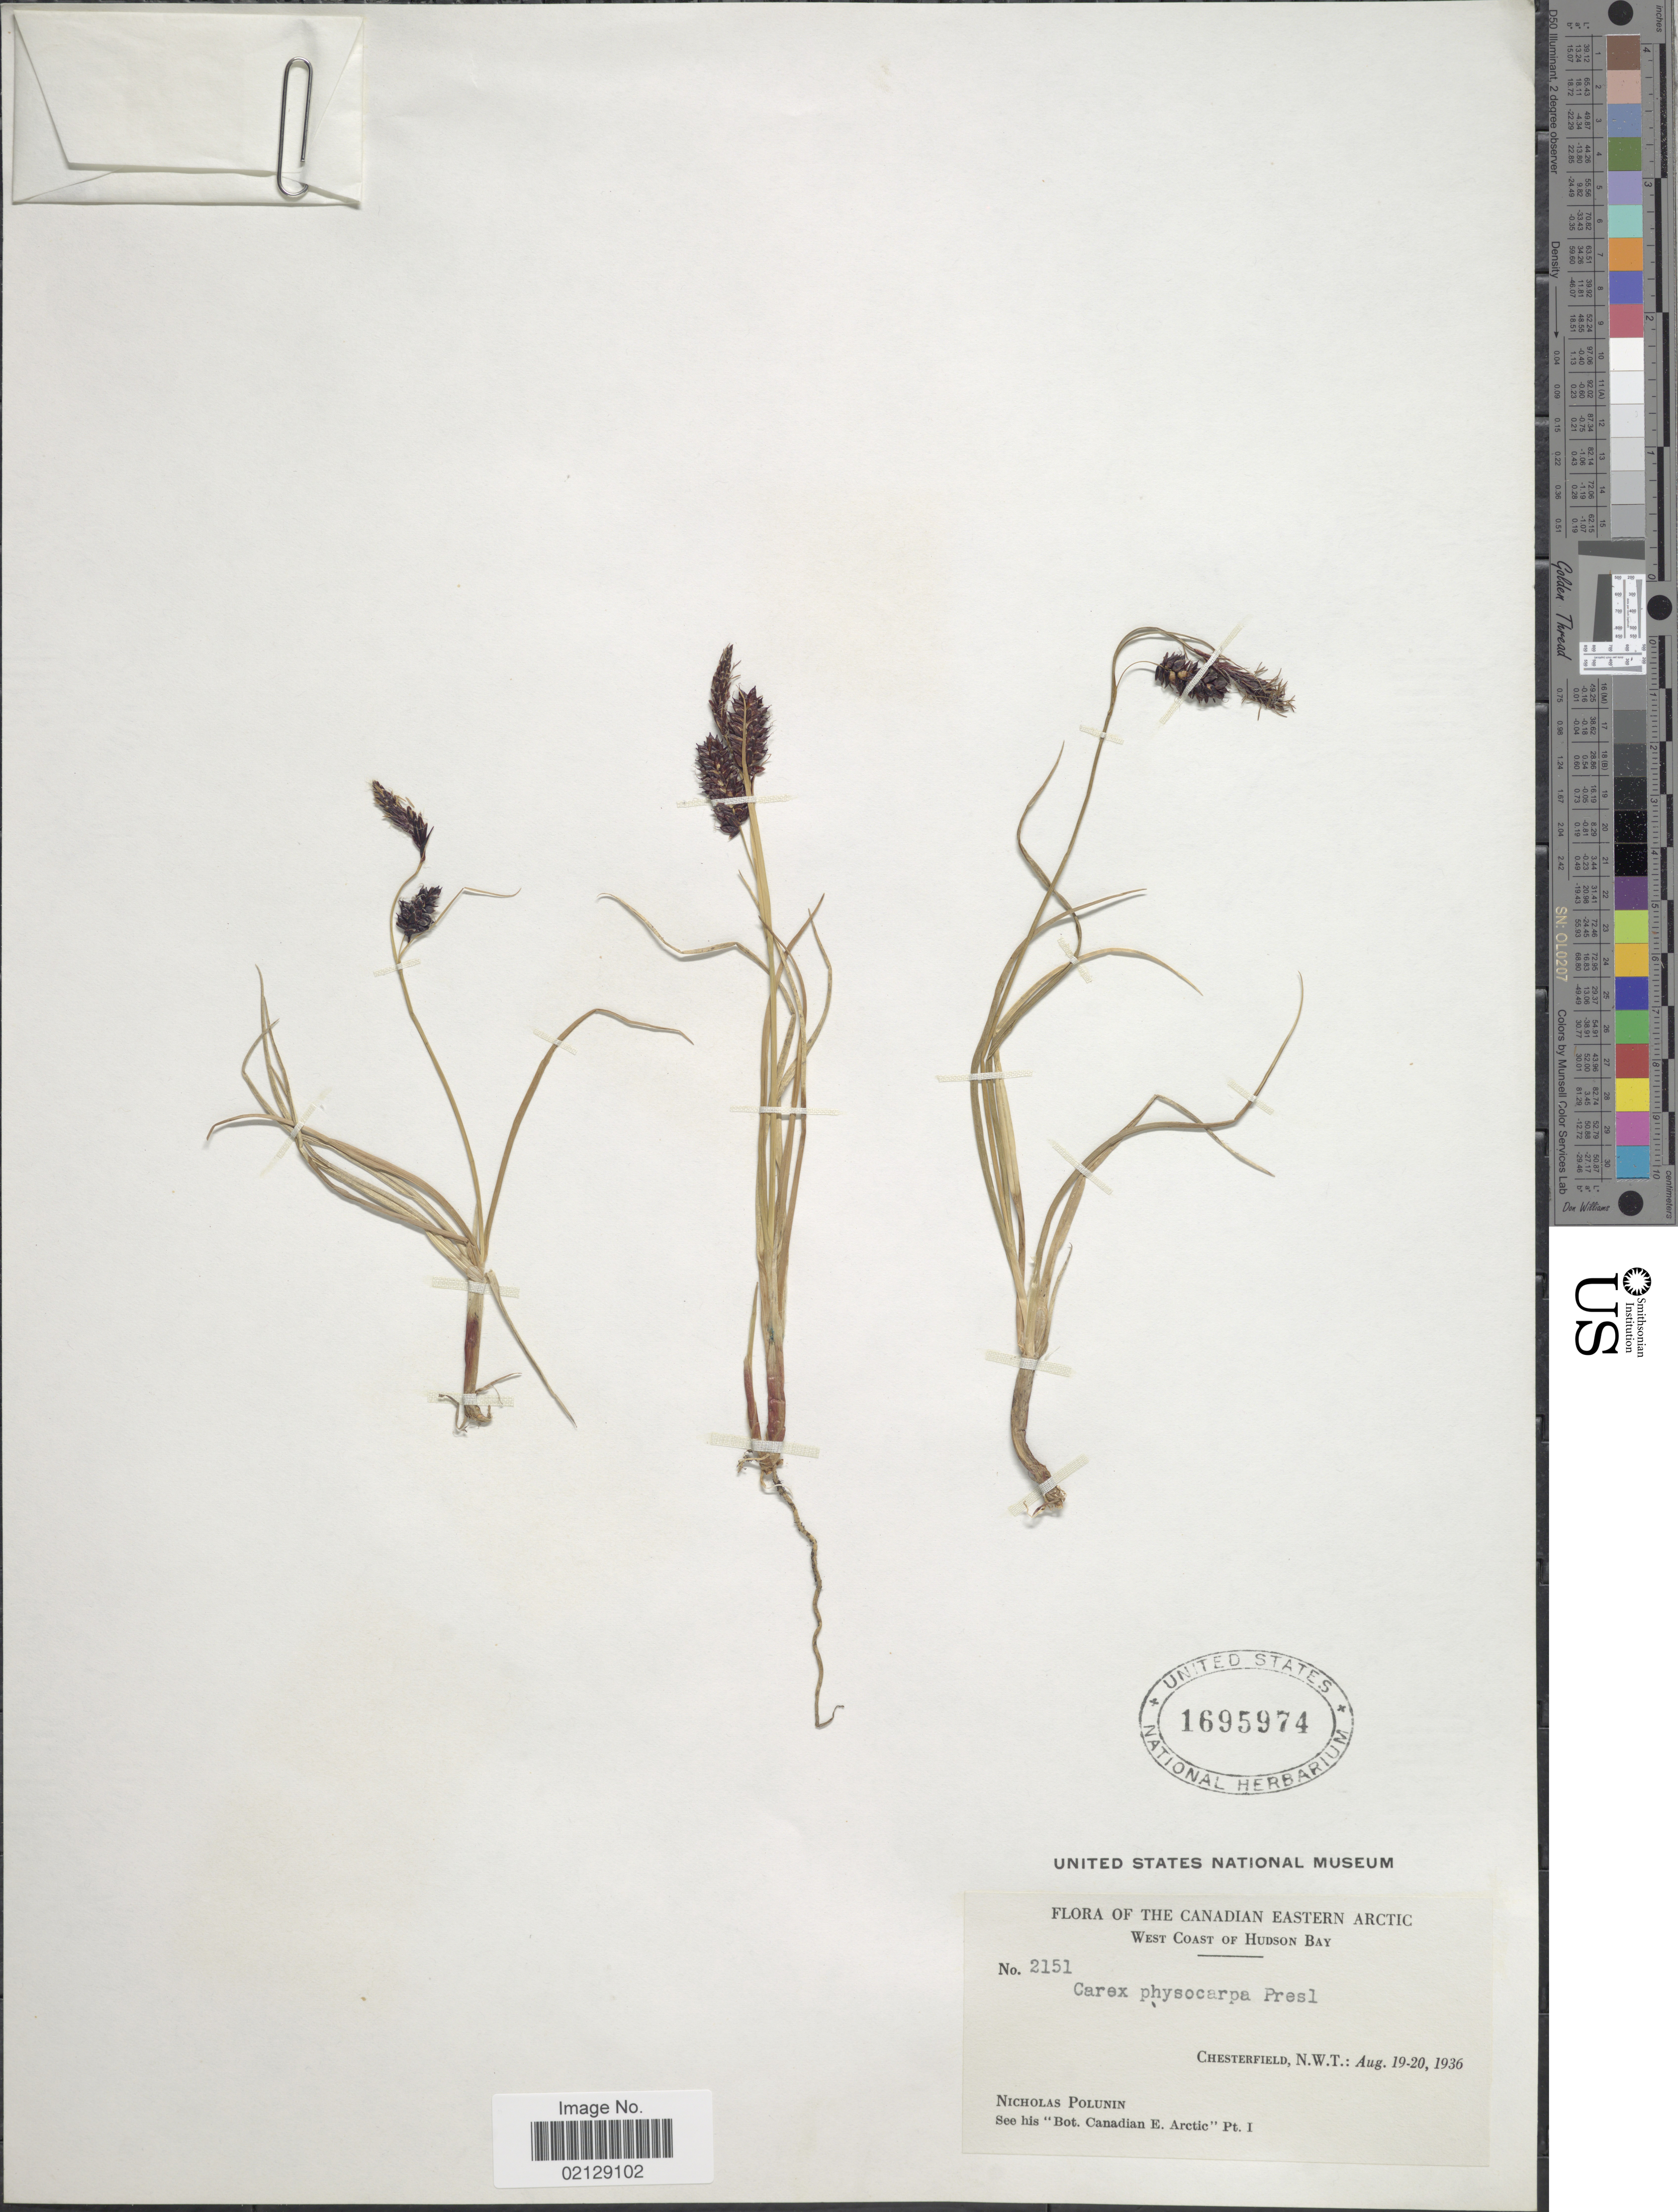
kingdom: Plantae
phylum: Tracheophyta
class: Liliopsida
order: Poales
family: Cyperaceae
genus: Carex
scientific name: Carex saxatilis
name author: L.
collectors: N. V. Polunin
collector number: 2151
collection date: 1936-08-19/1936-08-20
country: Canada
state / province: Northwest Territories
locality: The Canadian Eastern Arctic, West Coast of Hudson Bay, Chesterfield, N.W.T.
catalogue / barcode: US 1695974